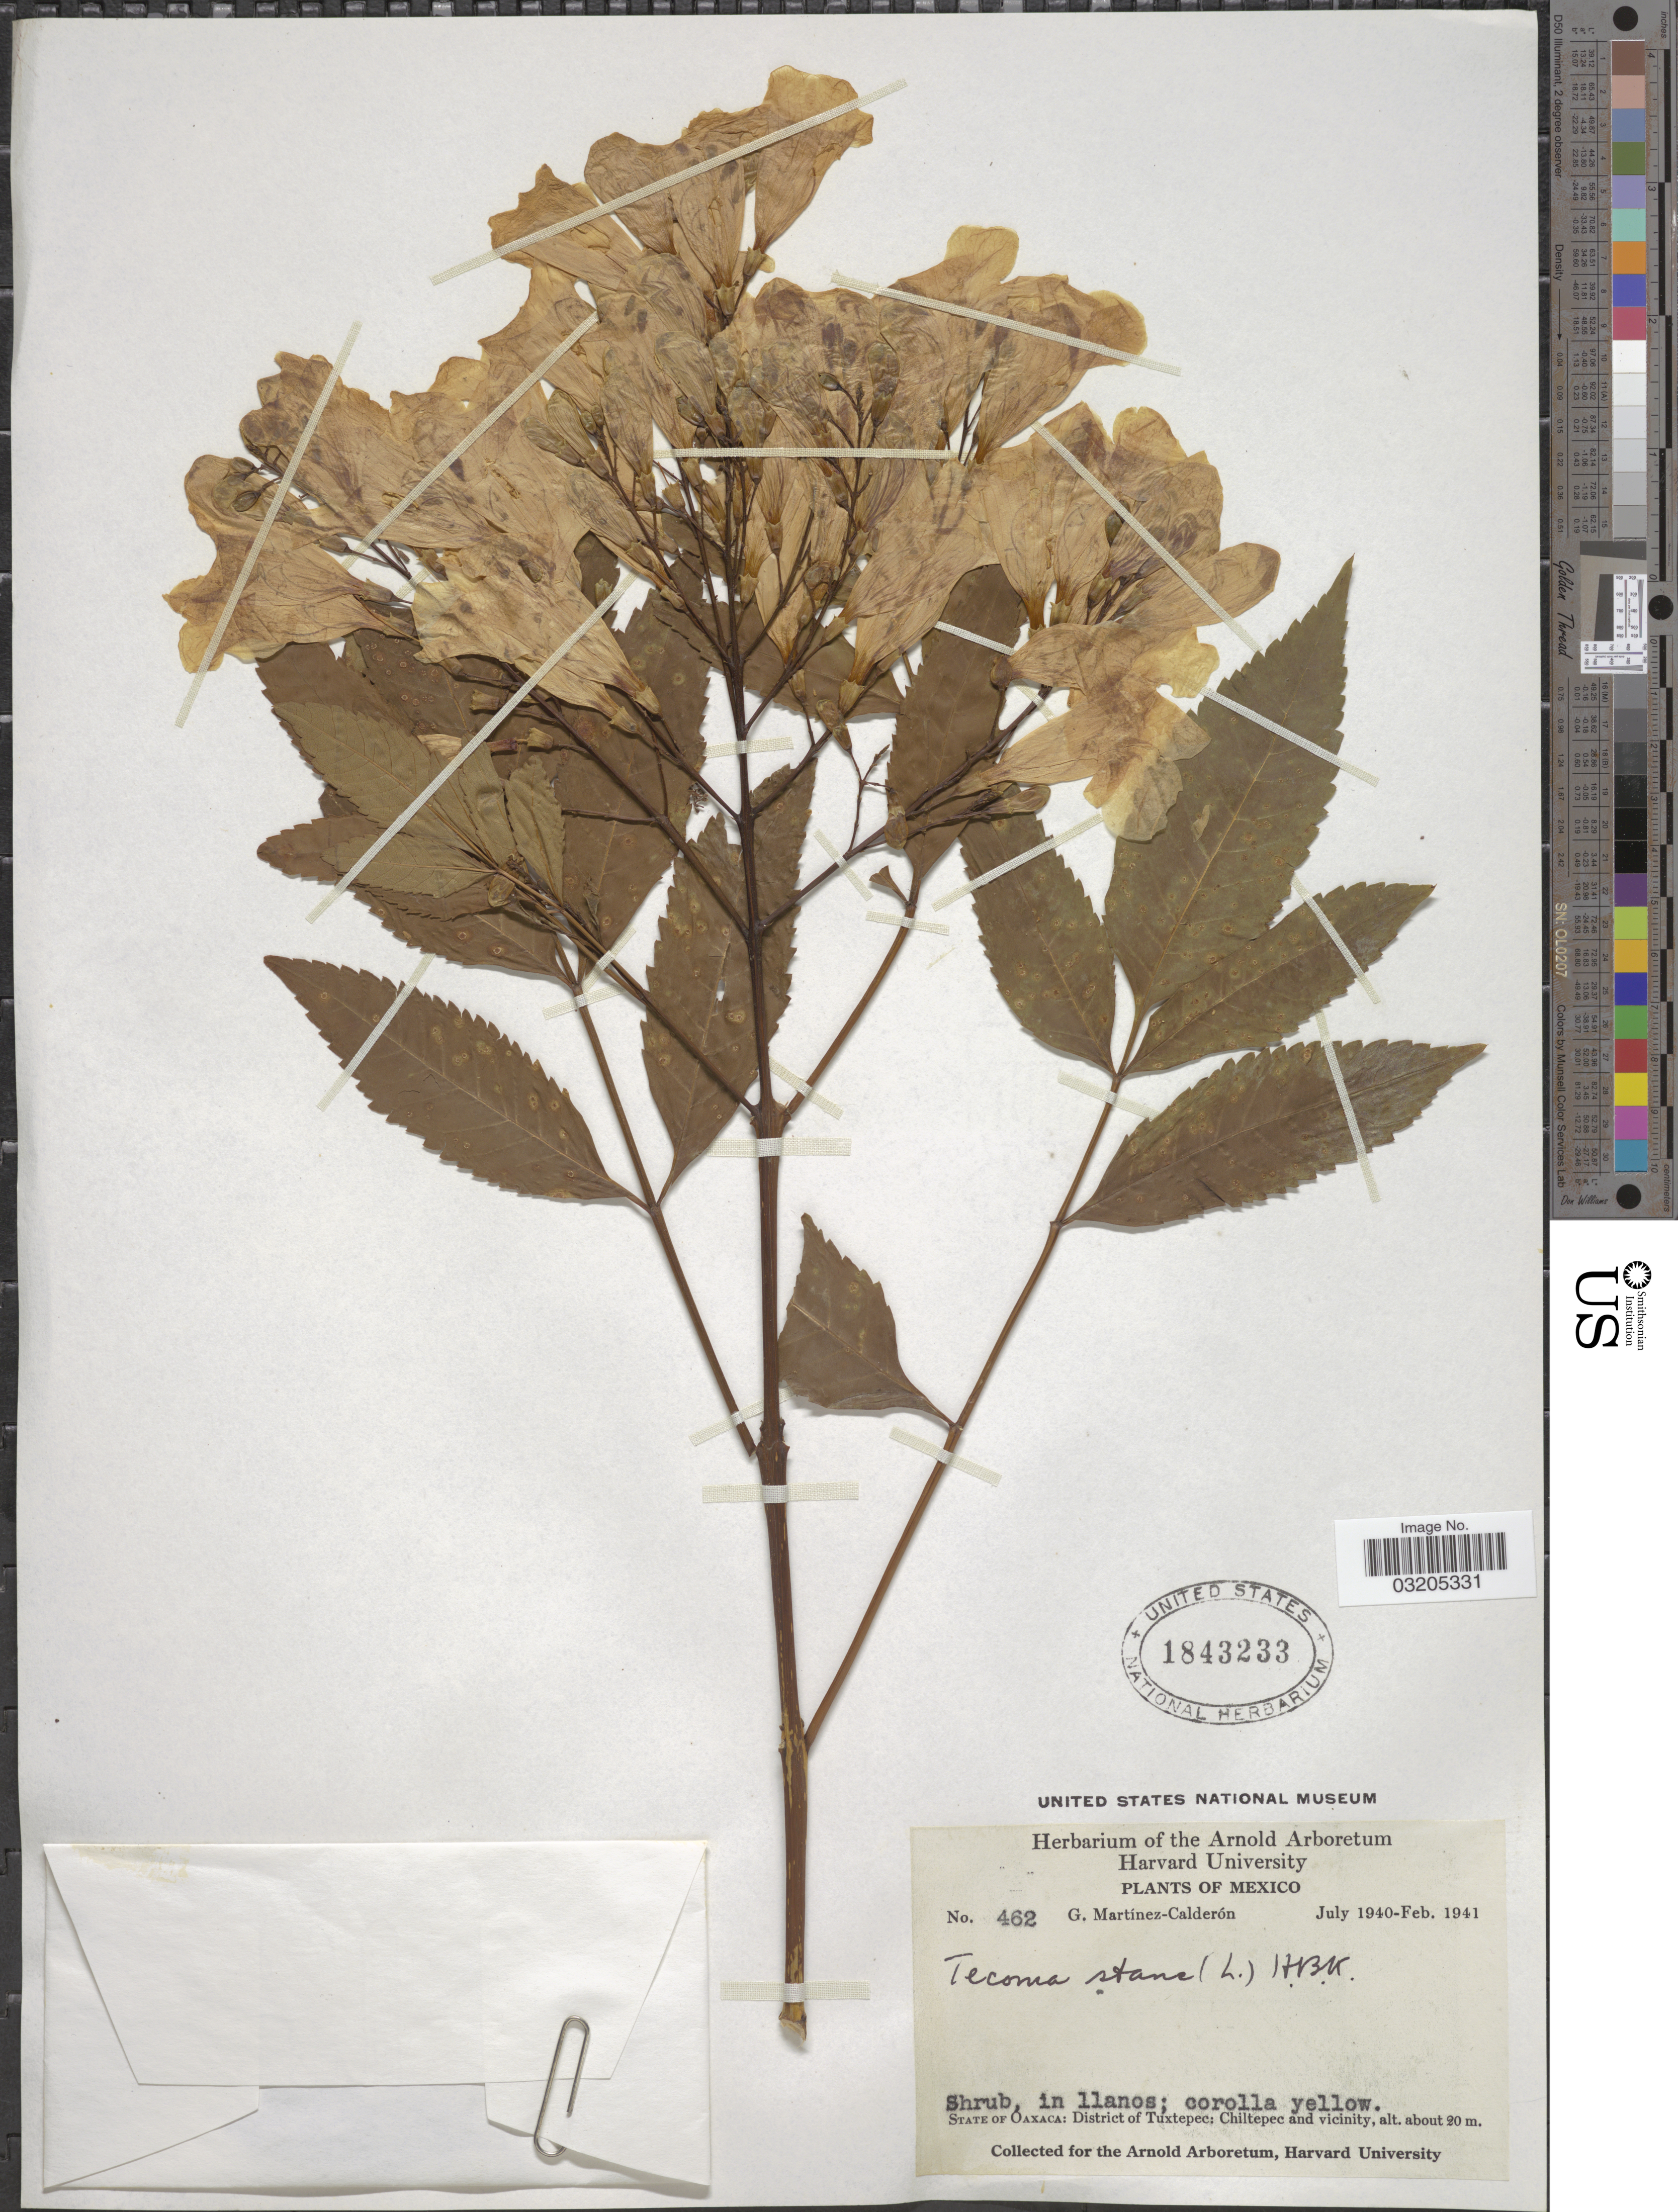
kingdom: Plantae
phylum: Tracheophyta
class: Magnoliopsida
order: Lamiales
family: Bignoniaceae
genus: Tecoma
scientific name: Tecoma stans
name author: (L.) Juss. ex Kunth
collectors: G. Martínez Calderón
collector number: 462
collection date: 1940-07/1941-02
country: Mexico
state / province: Oaxaca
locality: District of Tuxtepec: Chiltepec and vicinity.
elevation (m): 20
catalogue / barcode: US 1843233